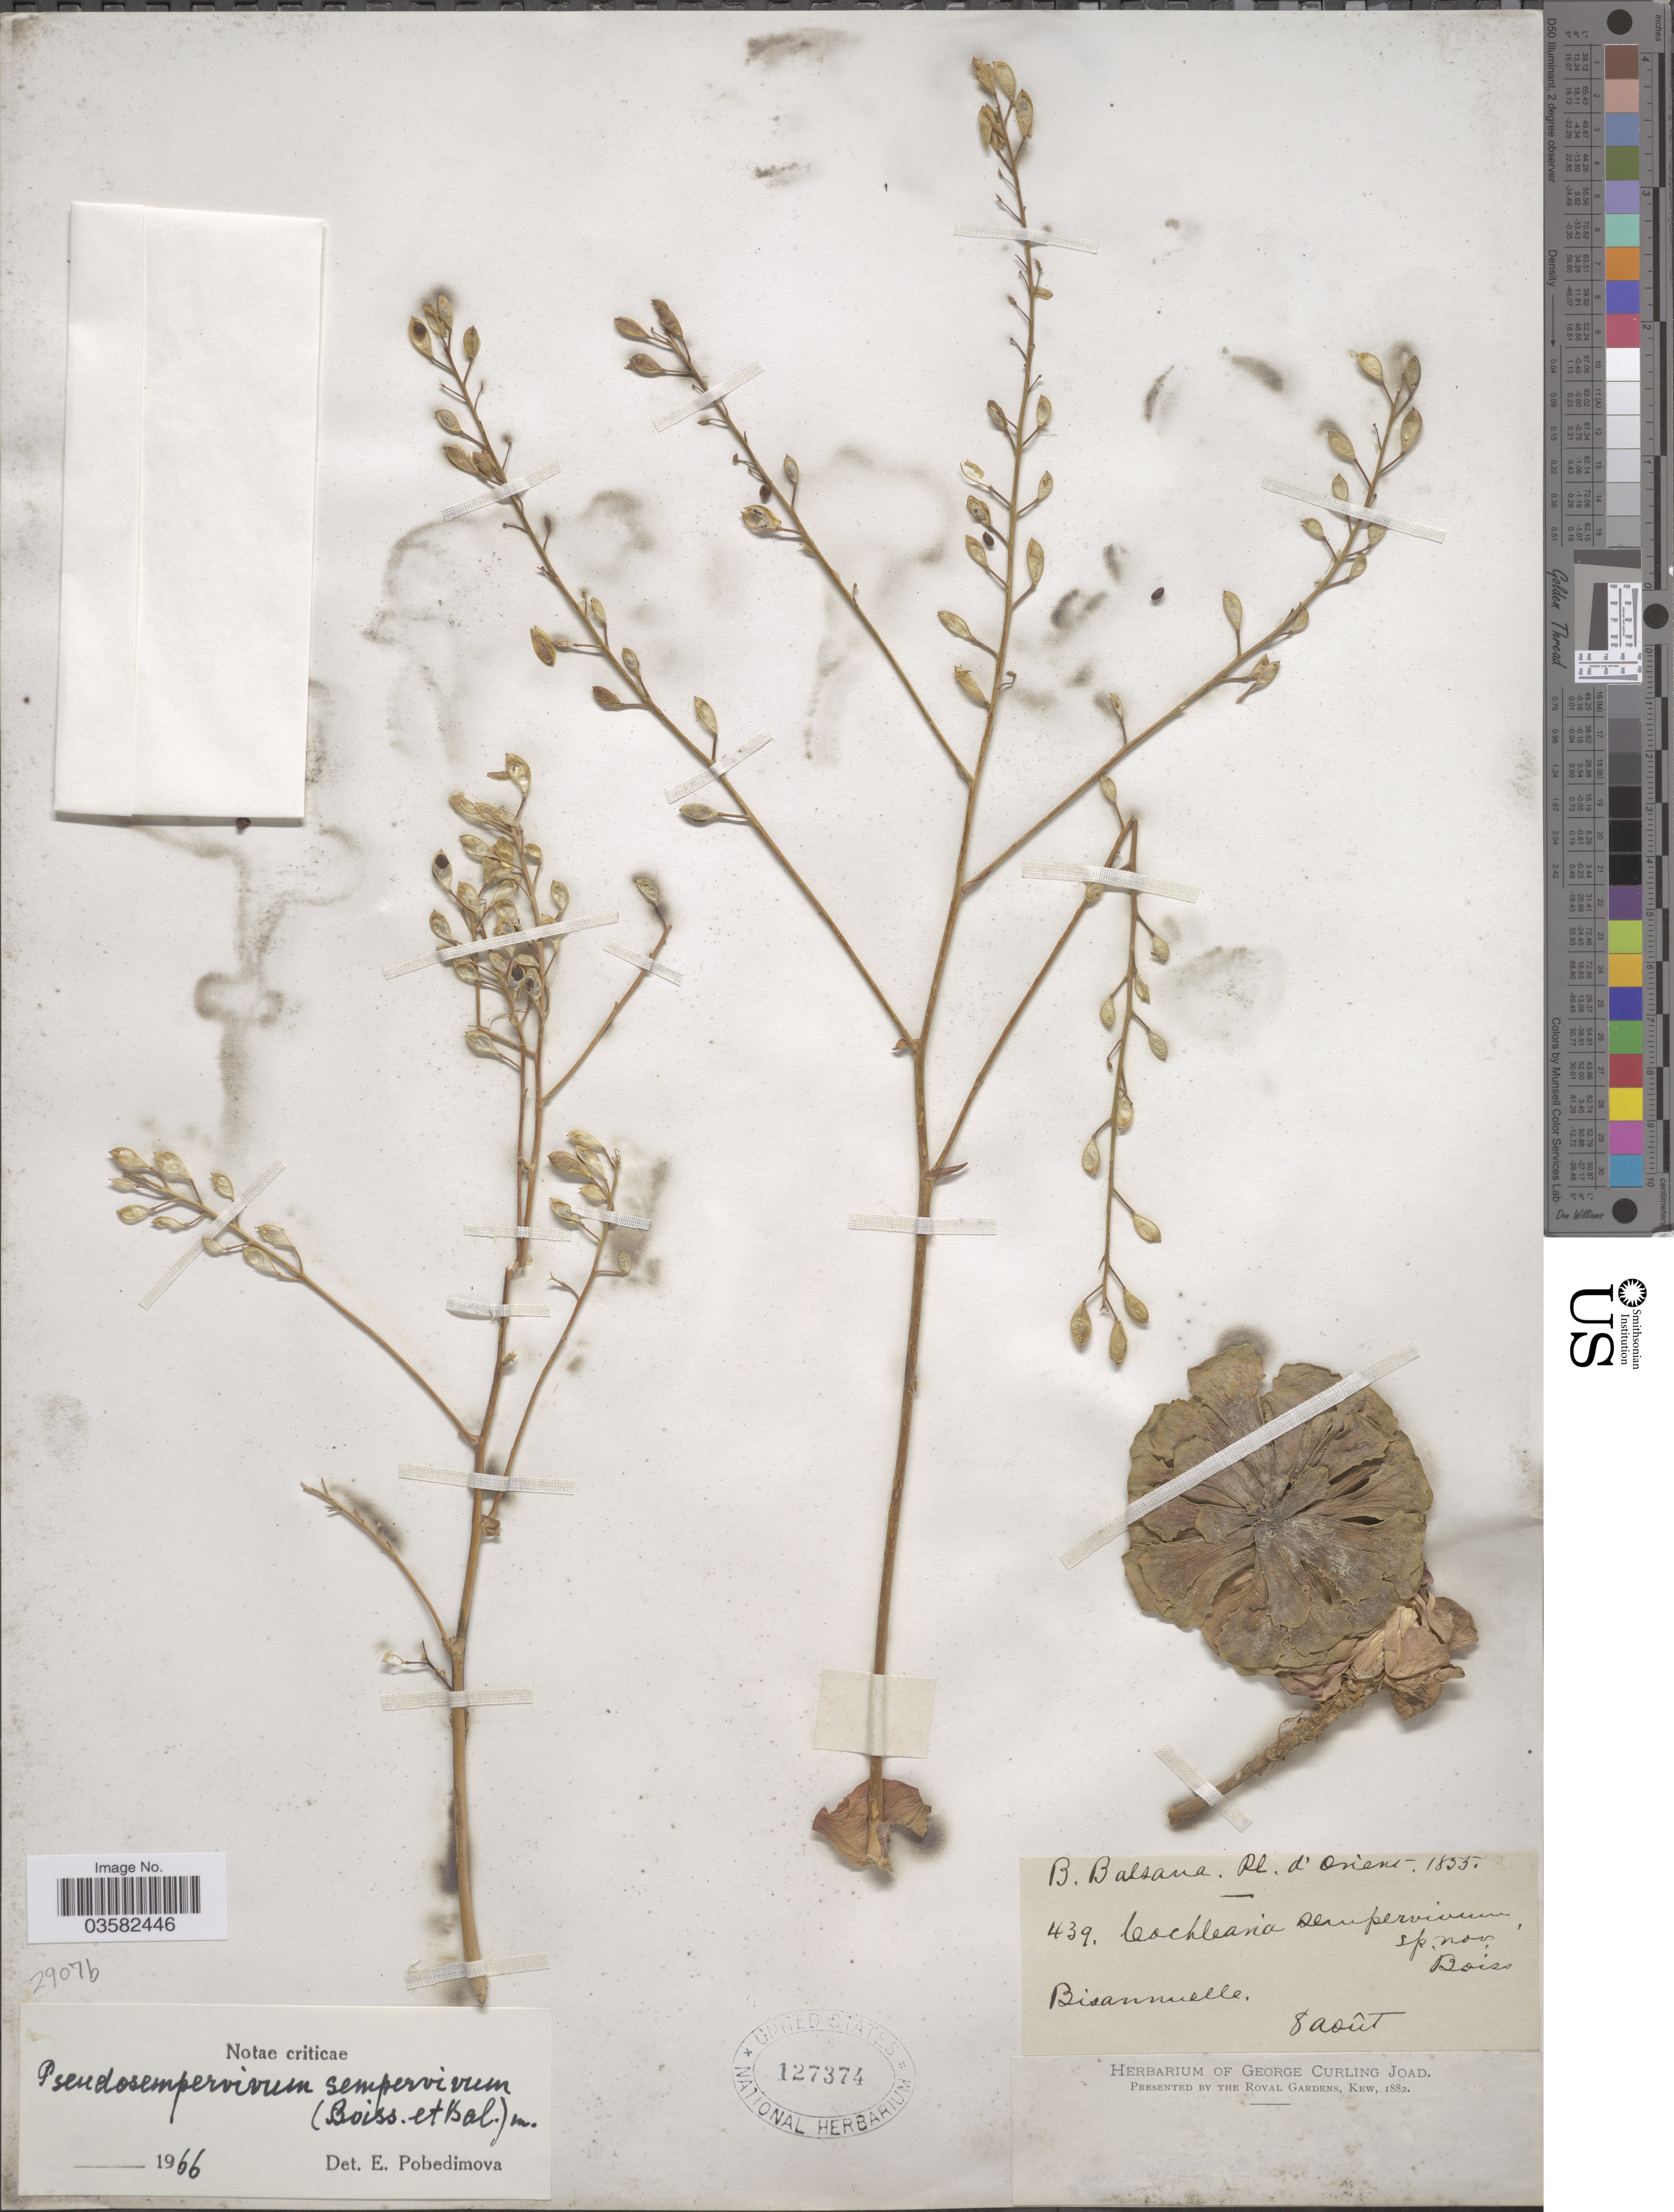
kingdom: Plantae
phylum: Tracheophyta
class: Magnoliopsida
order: Brassicales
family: Brassicaceae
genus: Pseudosempervivum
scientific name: Pseudosempervivum sempervivum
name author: (Boiss. & Balansa) Pobed.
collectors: B. Balsana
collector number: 439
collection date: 1855-08-08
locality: D'Orient.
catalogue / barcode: US 127374